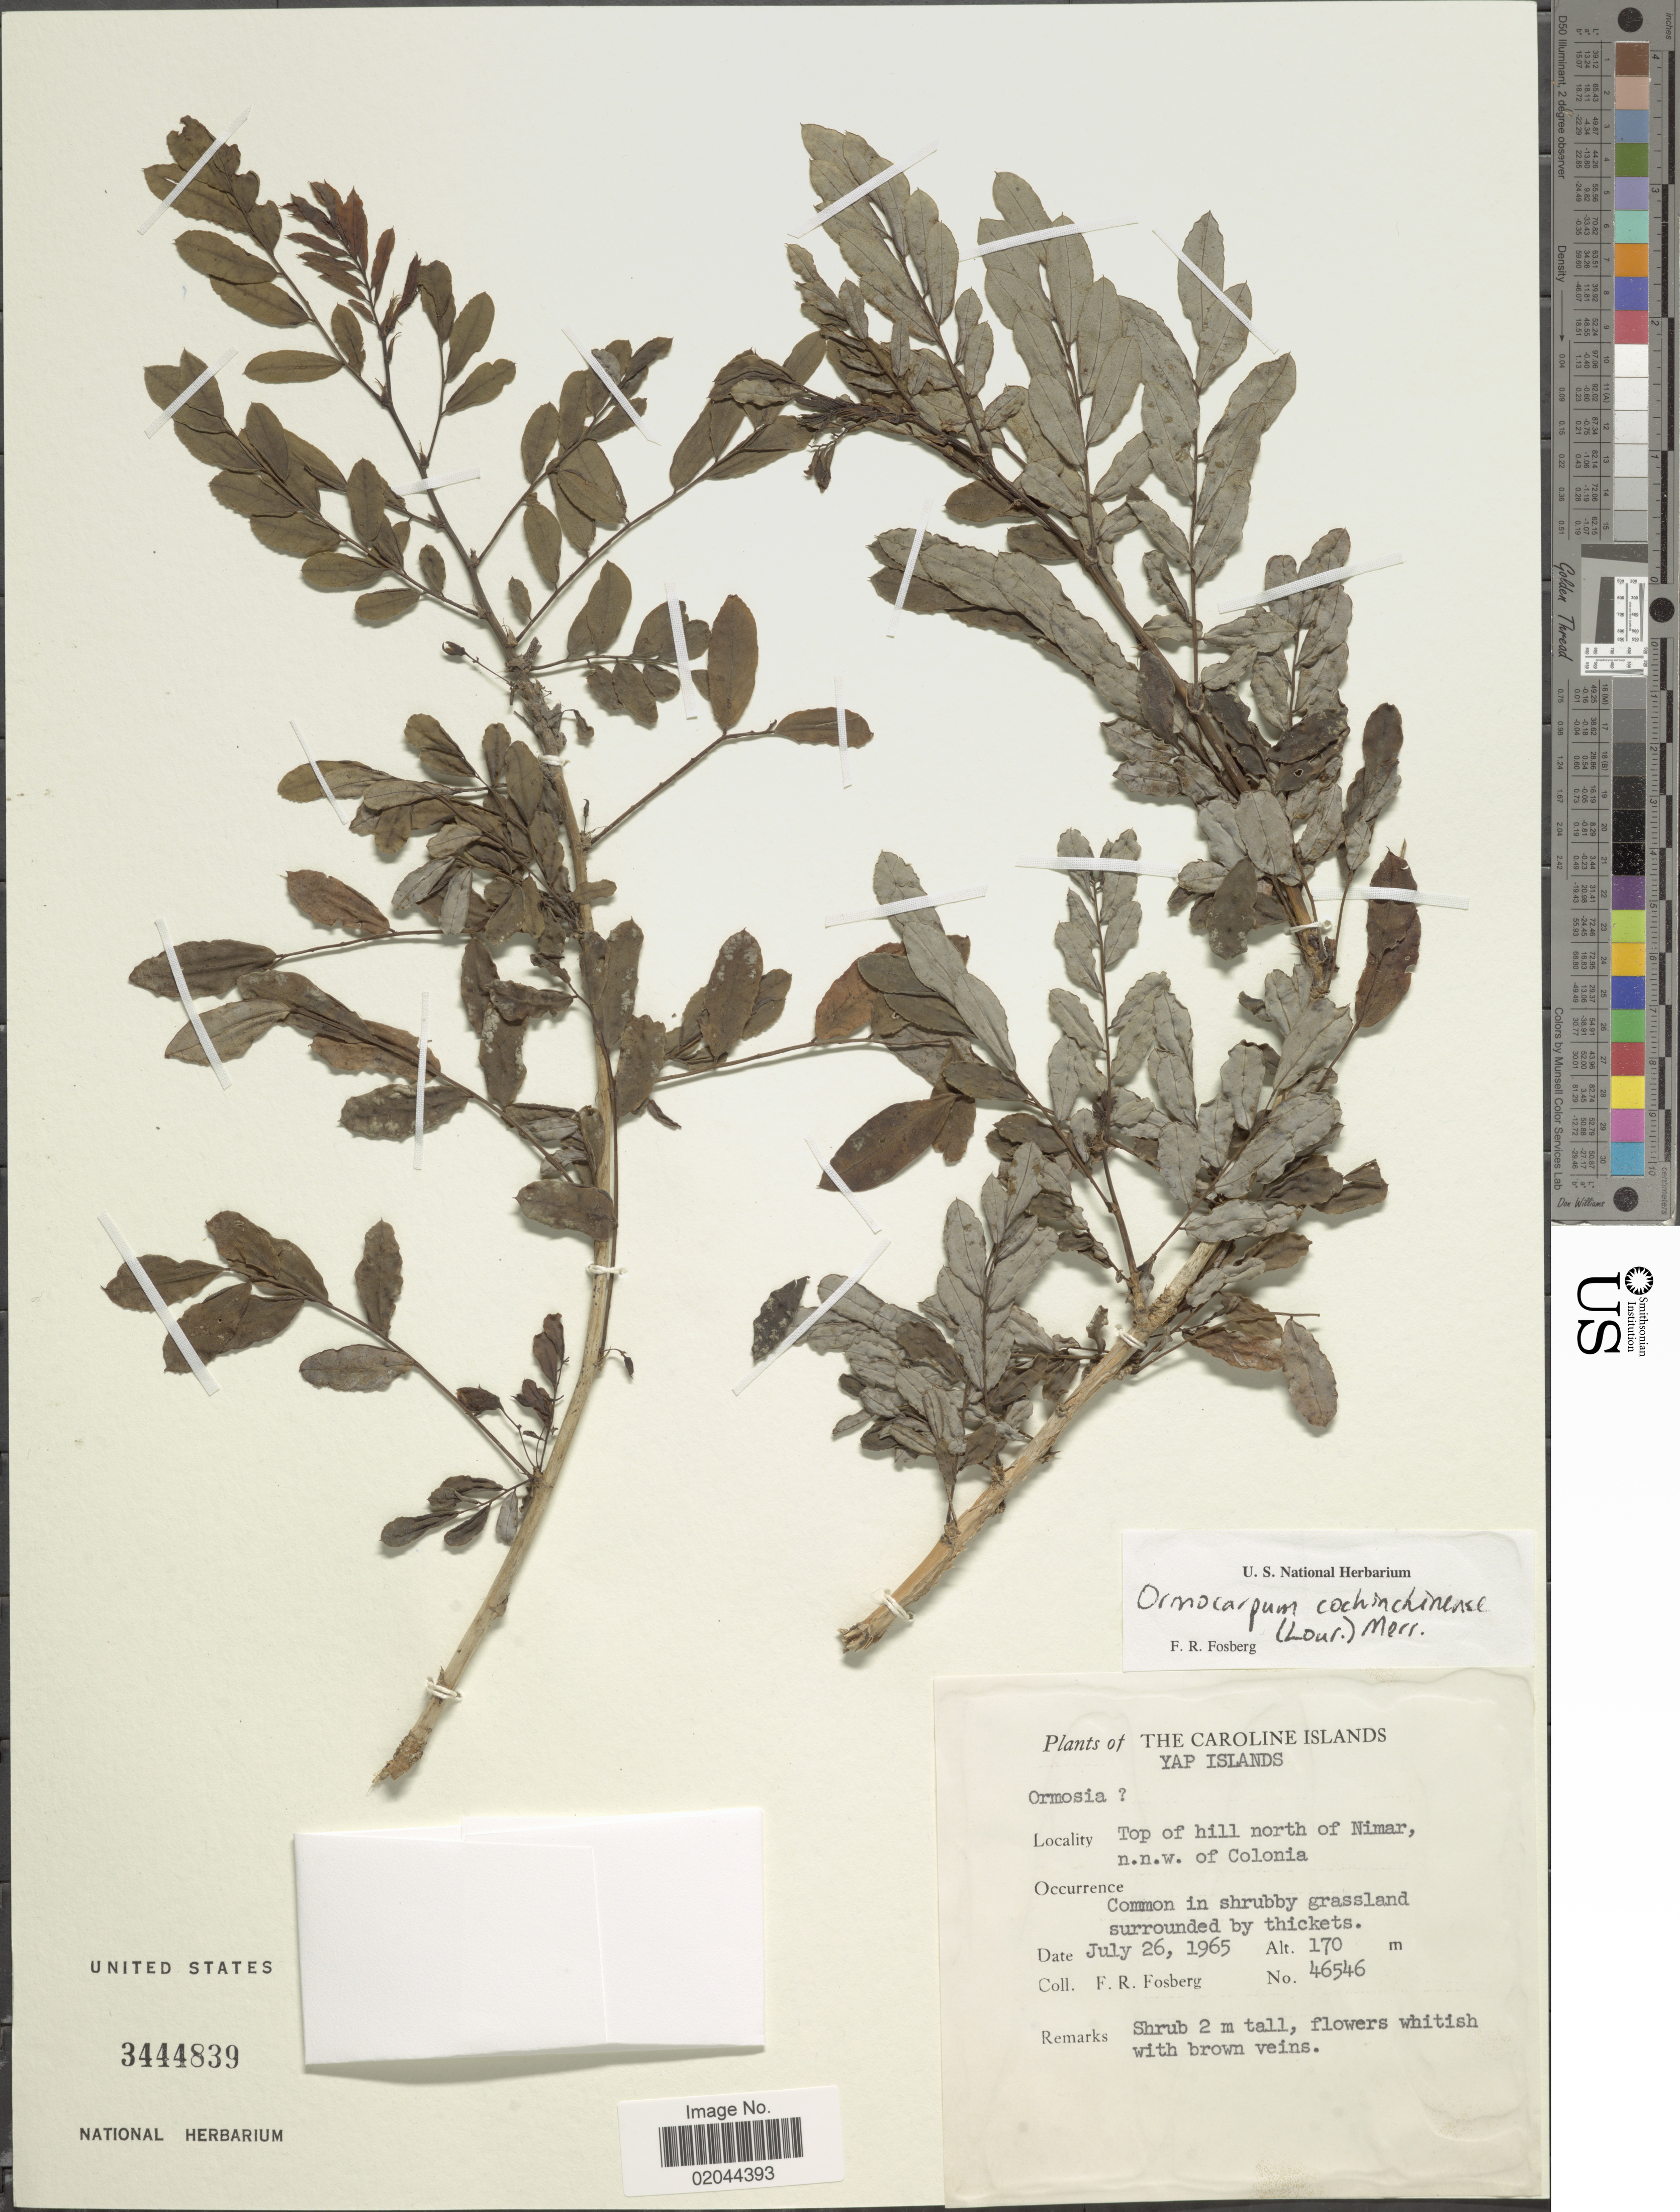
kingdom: Plantae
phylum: Tracheophyta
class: Magnoliopsida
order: Fabales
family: Fabaceae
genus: Ormocarpum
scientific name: Ormocarpum cochinchinense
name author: (Lour.) Merr.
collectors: F. R. Fosberg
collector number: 46546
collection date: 1965-07-26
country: Micronesia, Federated States of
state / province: Yap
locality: The Caroline Islands, top of hill north of Nimar, n.n.w. of Colonia, shrubby grassland surrounded by thickets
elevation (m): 170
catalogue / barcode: US 3444839